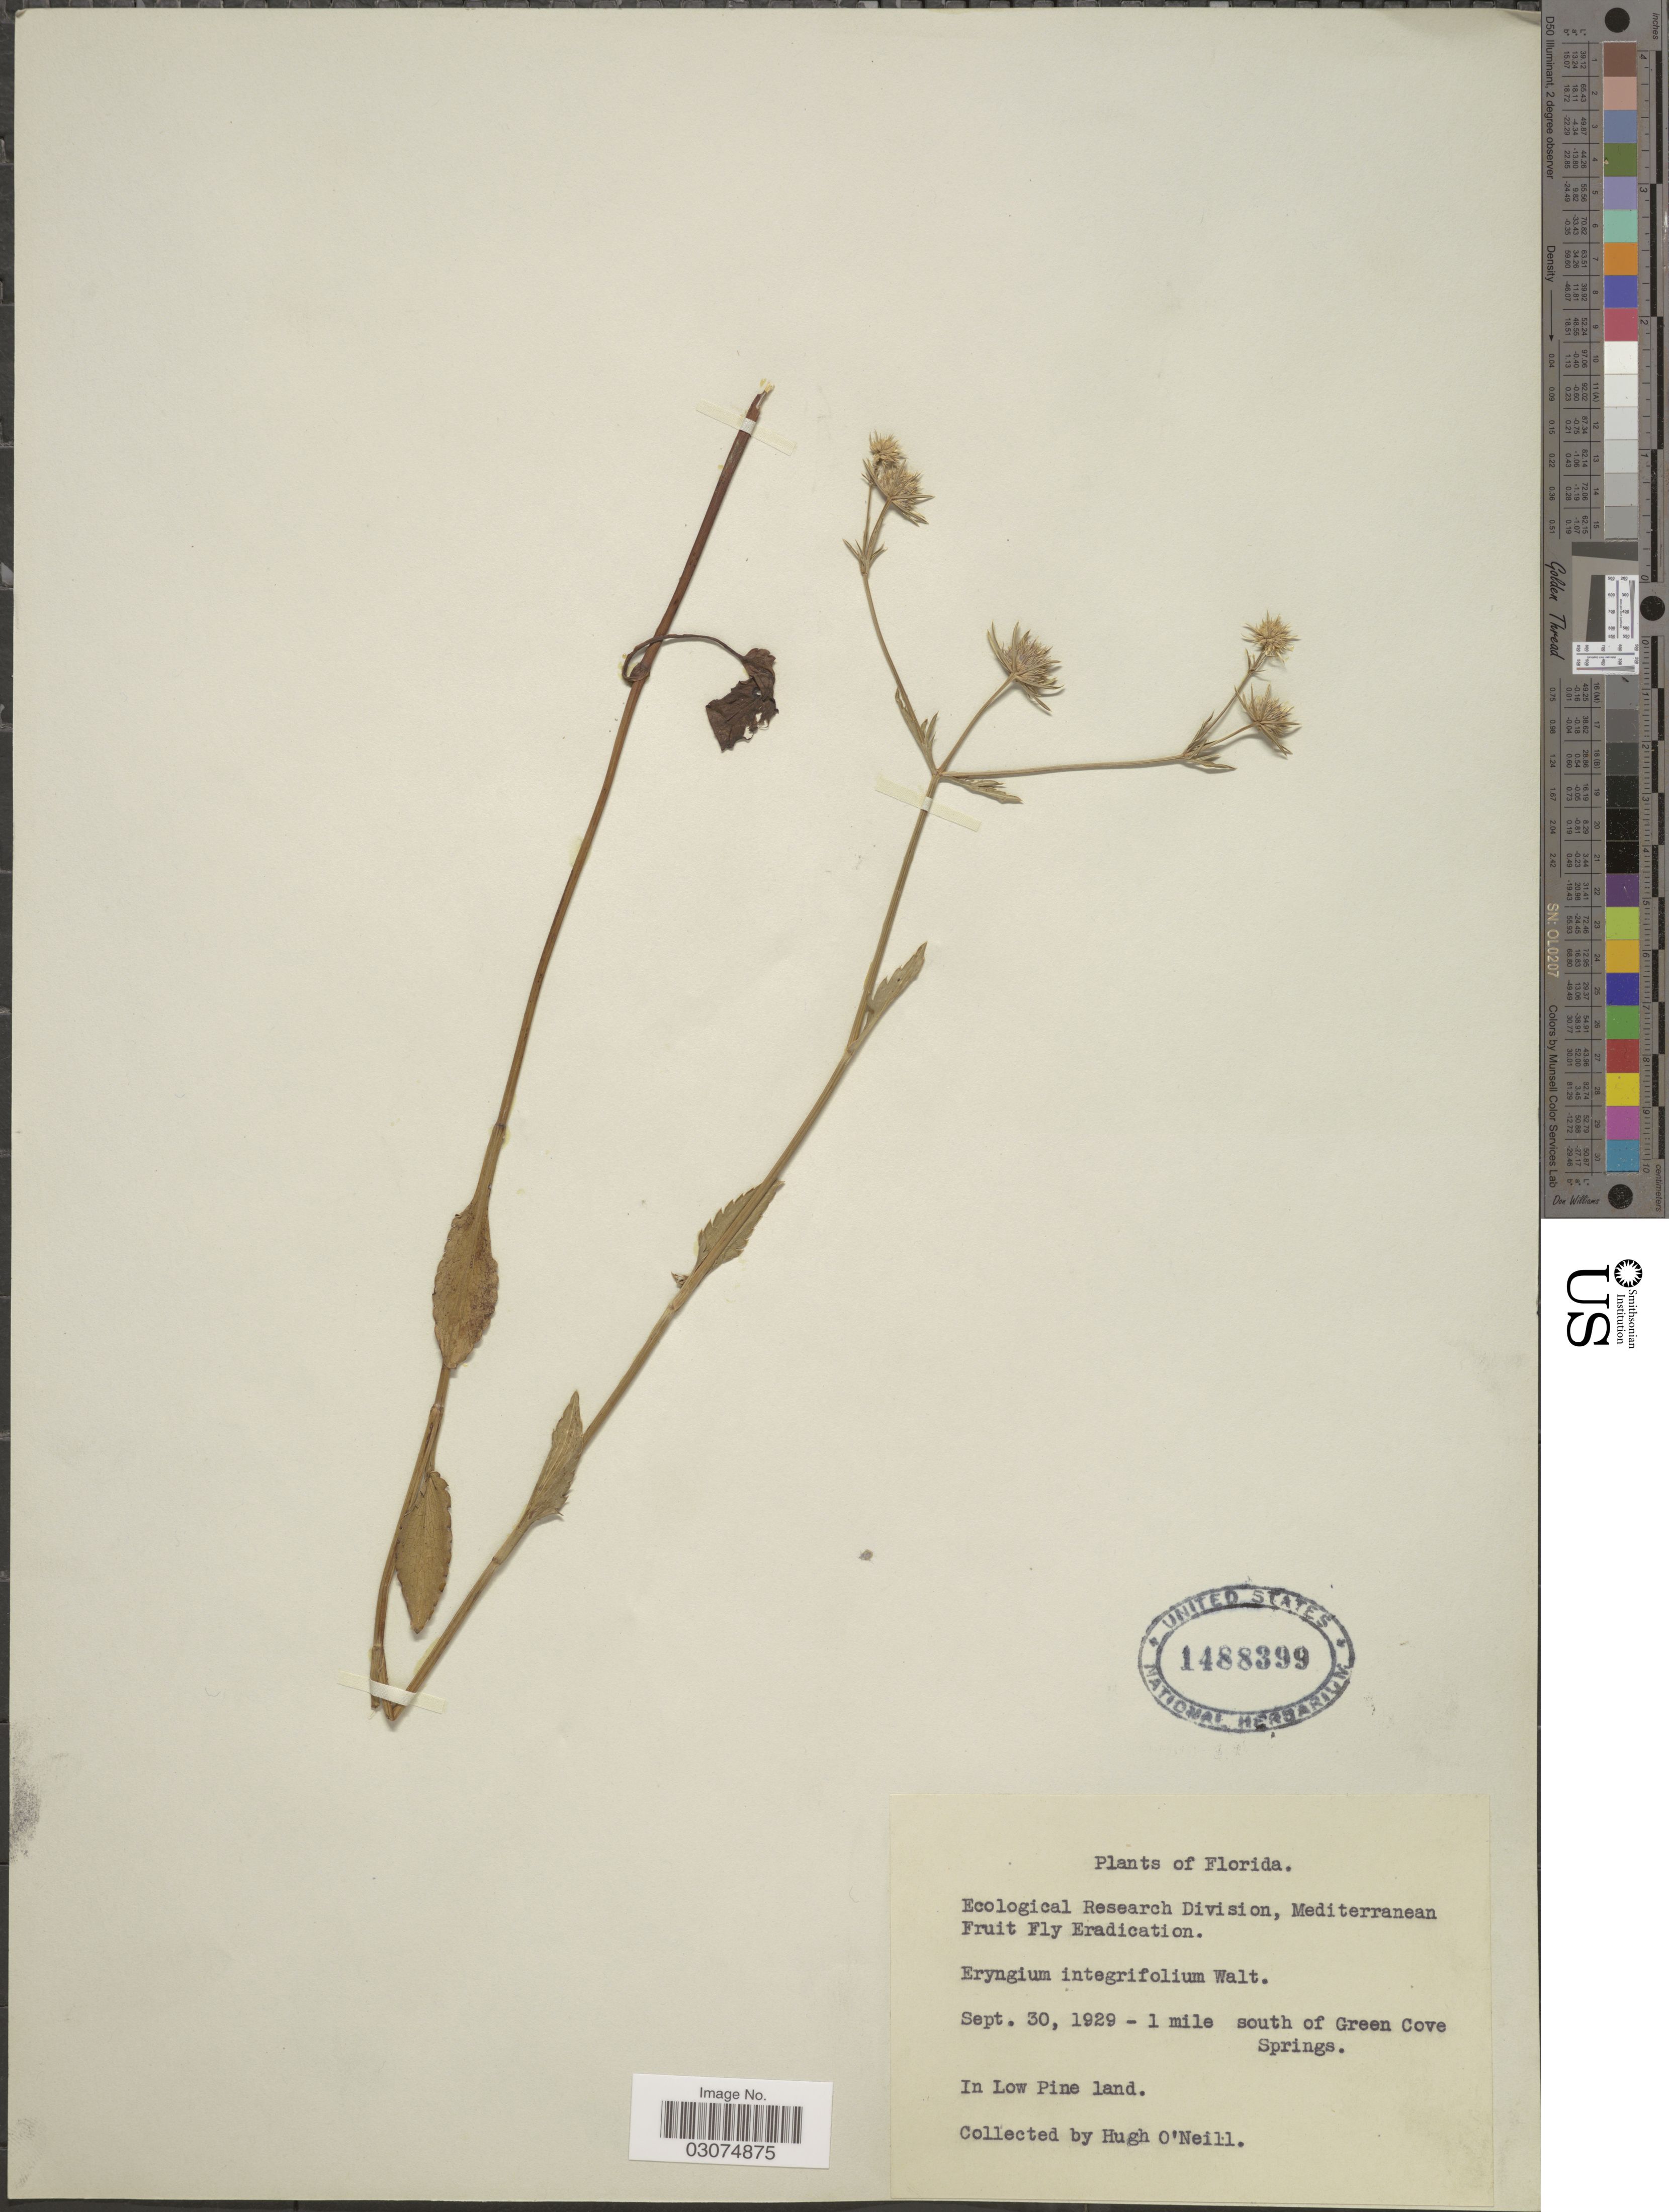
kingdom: Plantae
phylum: Tracheophyta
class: Magnoliopsida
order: Apiales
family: Apiaceae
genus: Eryngium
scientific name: Eryngium integrifolium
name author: Walter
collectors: H. O'Neill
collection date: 1929-09-30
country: United States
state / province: Florida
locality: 1 mile south of Green Cove Springs.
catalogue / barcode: US 1488399